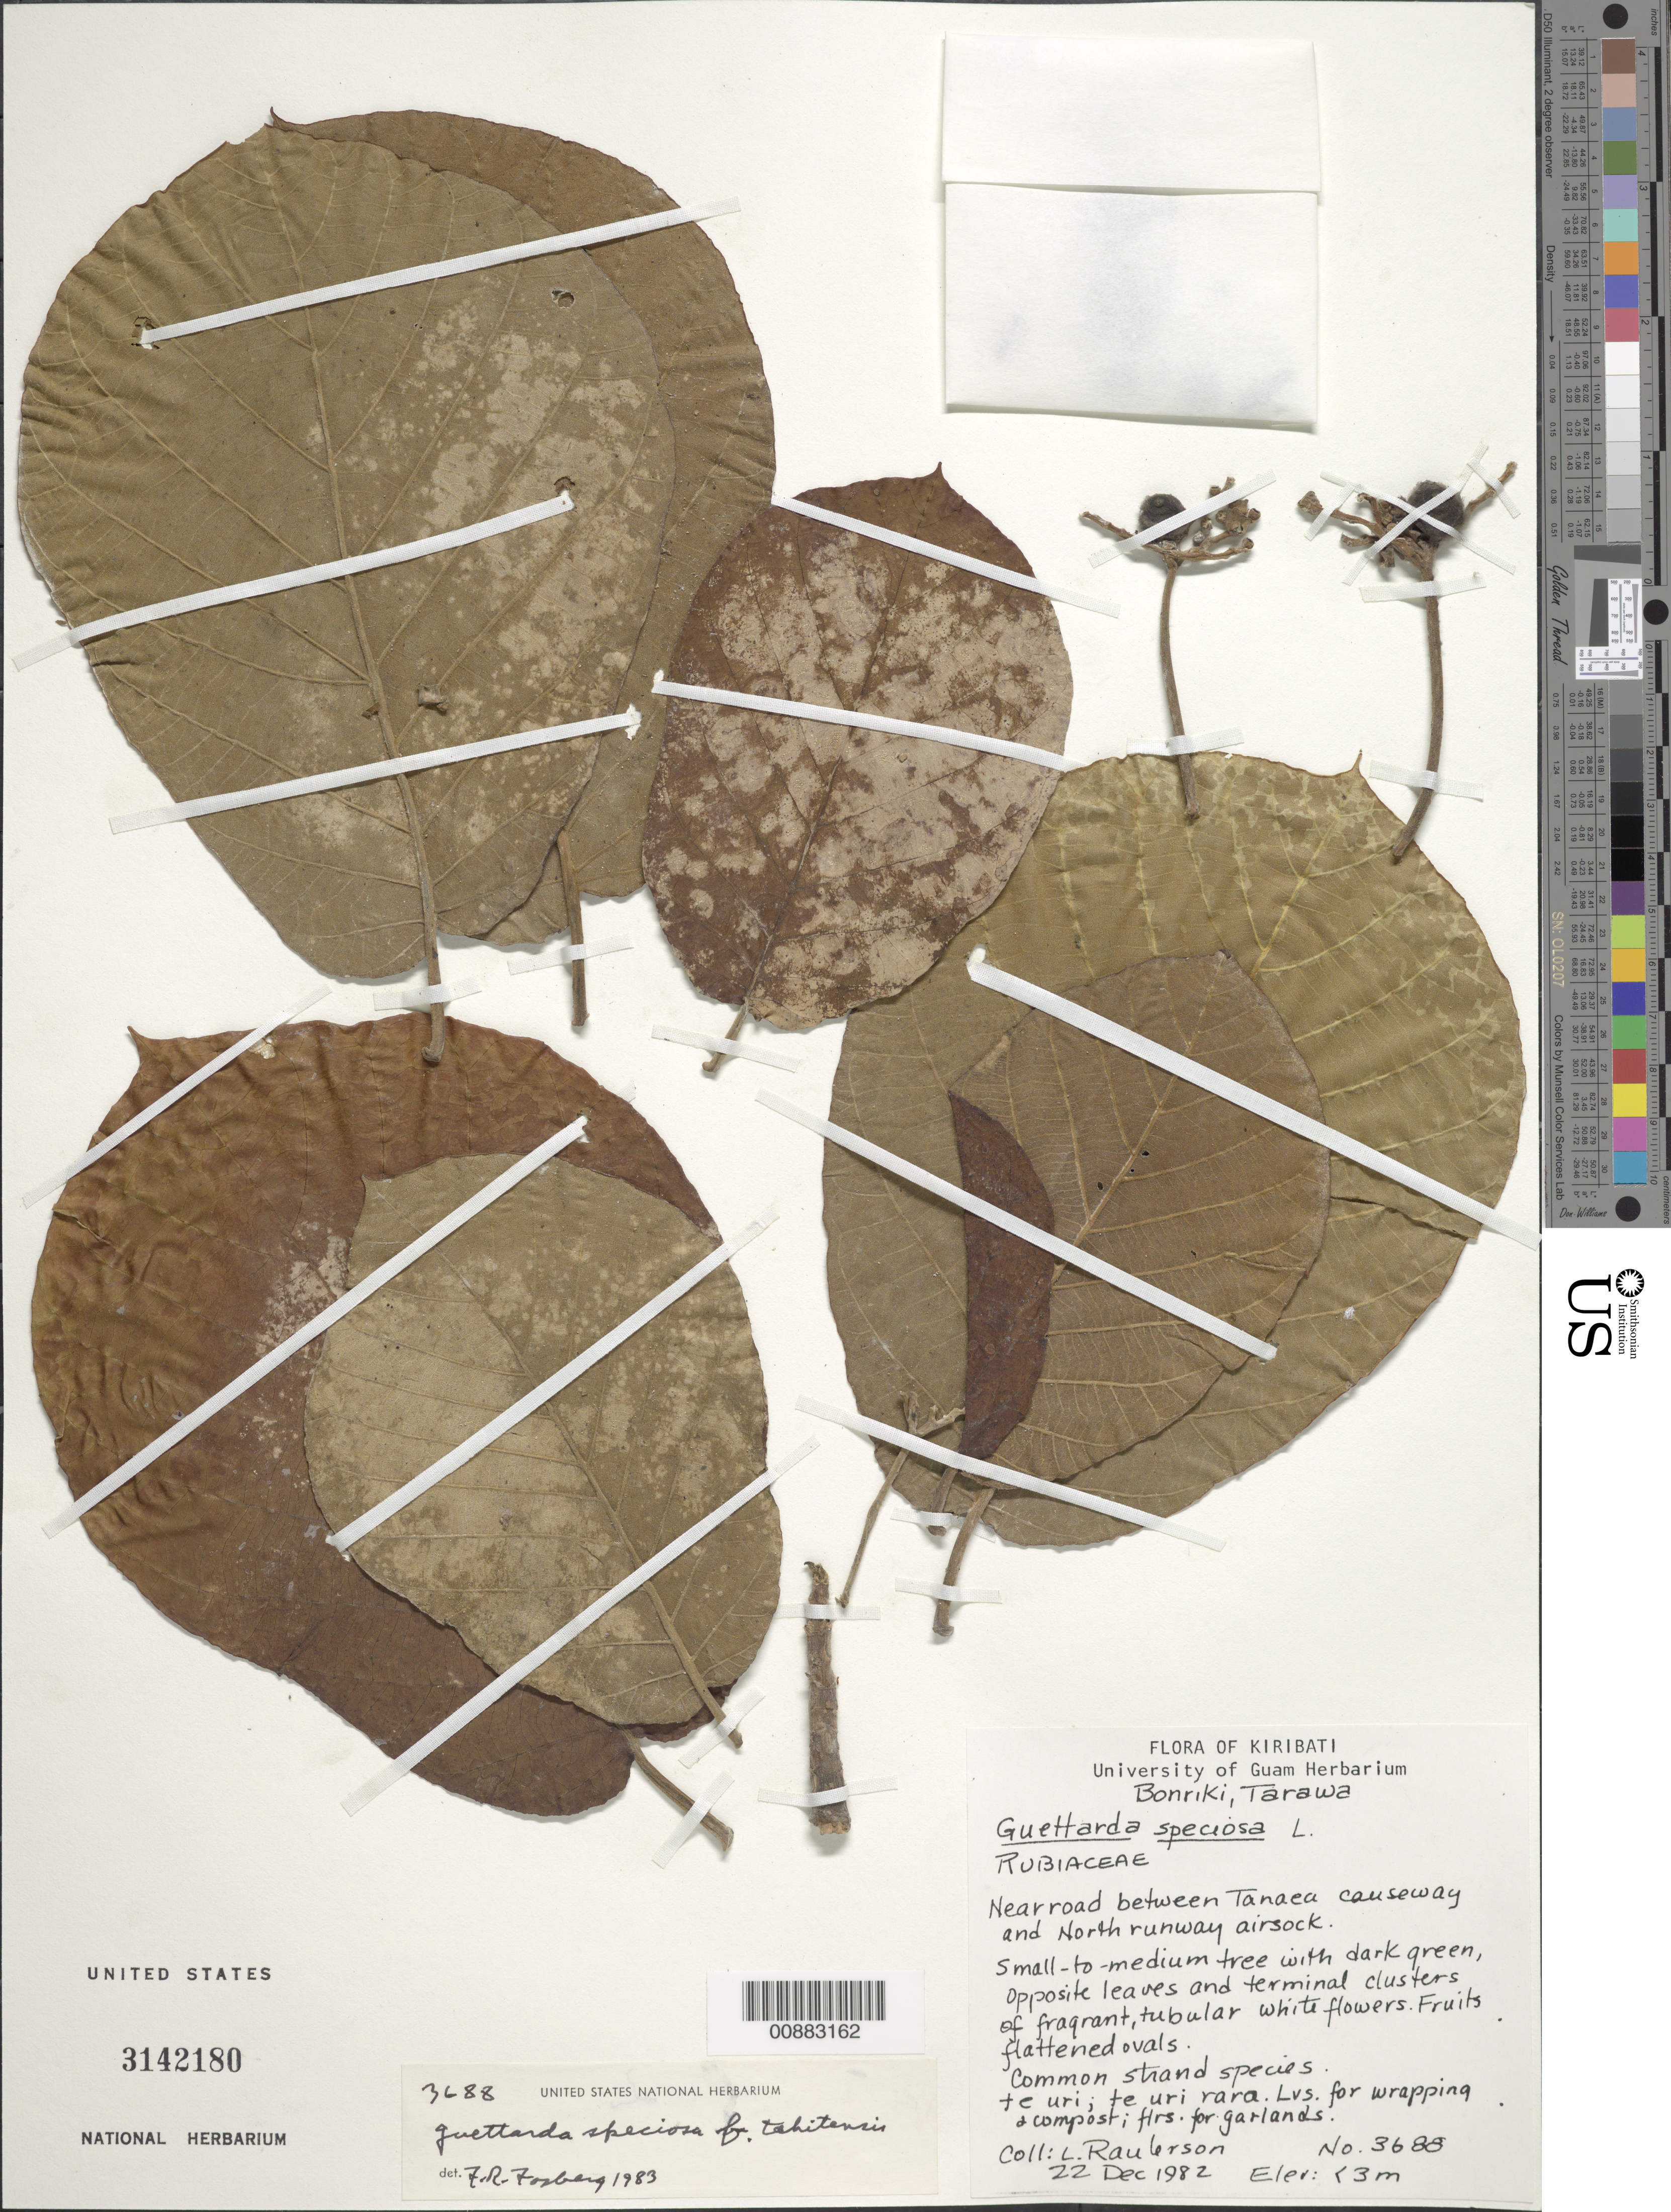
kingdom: Plantae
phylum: Tracheophyta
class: Magnoliopsida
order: Gentianales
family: Rubiaceae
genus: Guettarda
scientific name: Guettarda speciosa f. tahitensis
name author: L.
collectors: L. Raulerson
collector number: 3688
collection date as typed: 22 Dec 1982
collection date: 1982-12-22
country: Kiribati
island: Tarawa Atoll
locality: Bonriki, near road between Tanaea causeway and north runway airsock.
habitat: common strand species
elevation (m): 0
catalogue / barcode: US 3142180